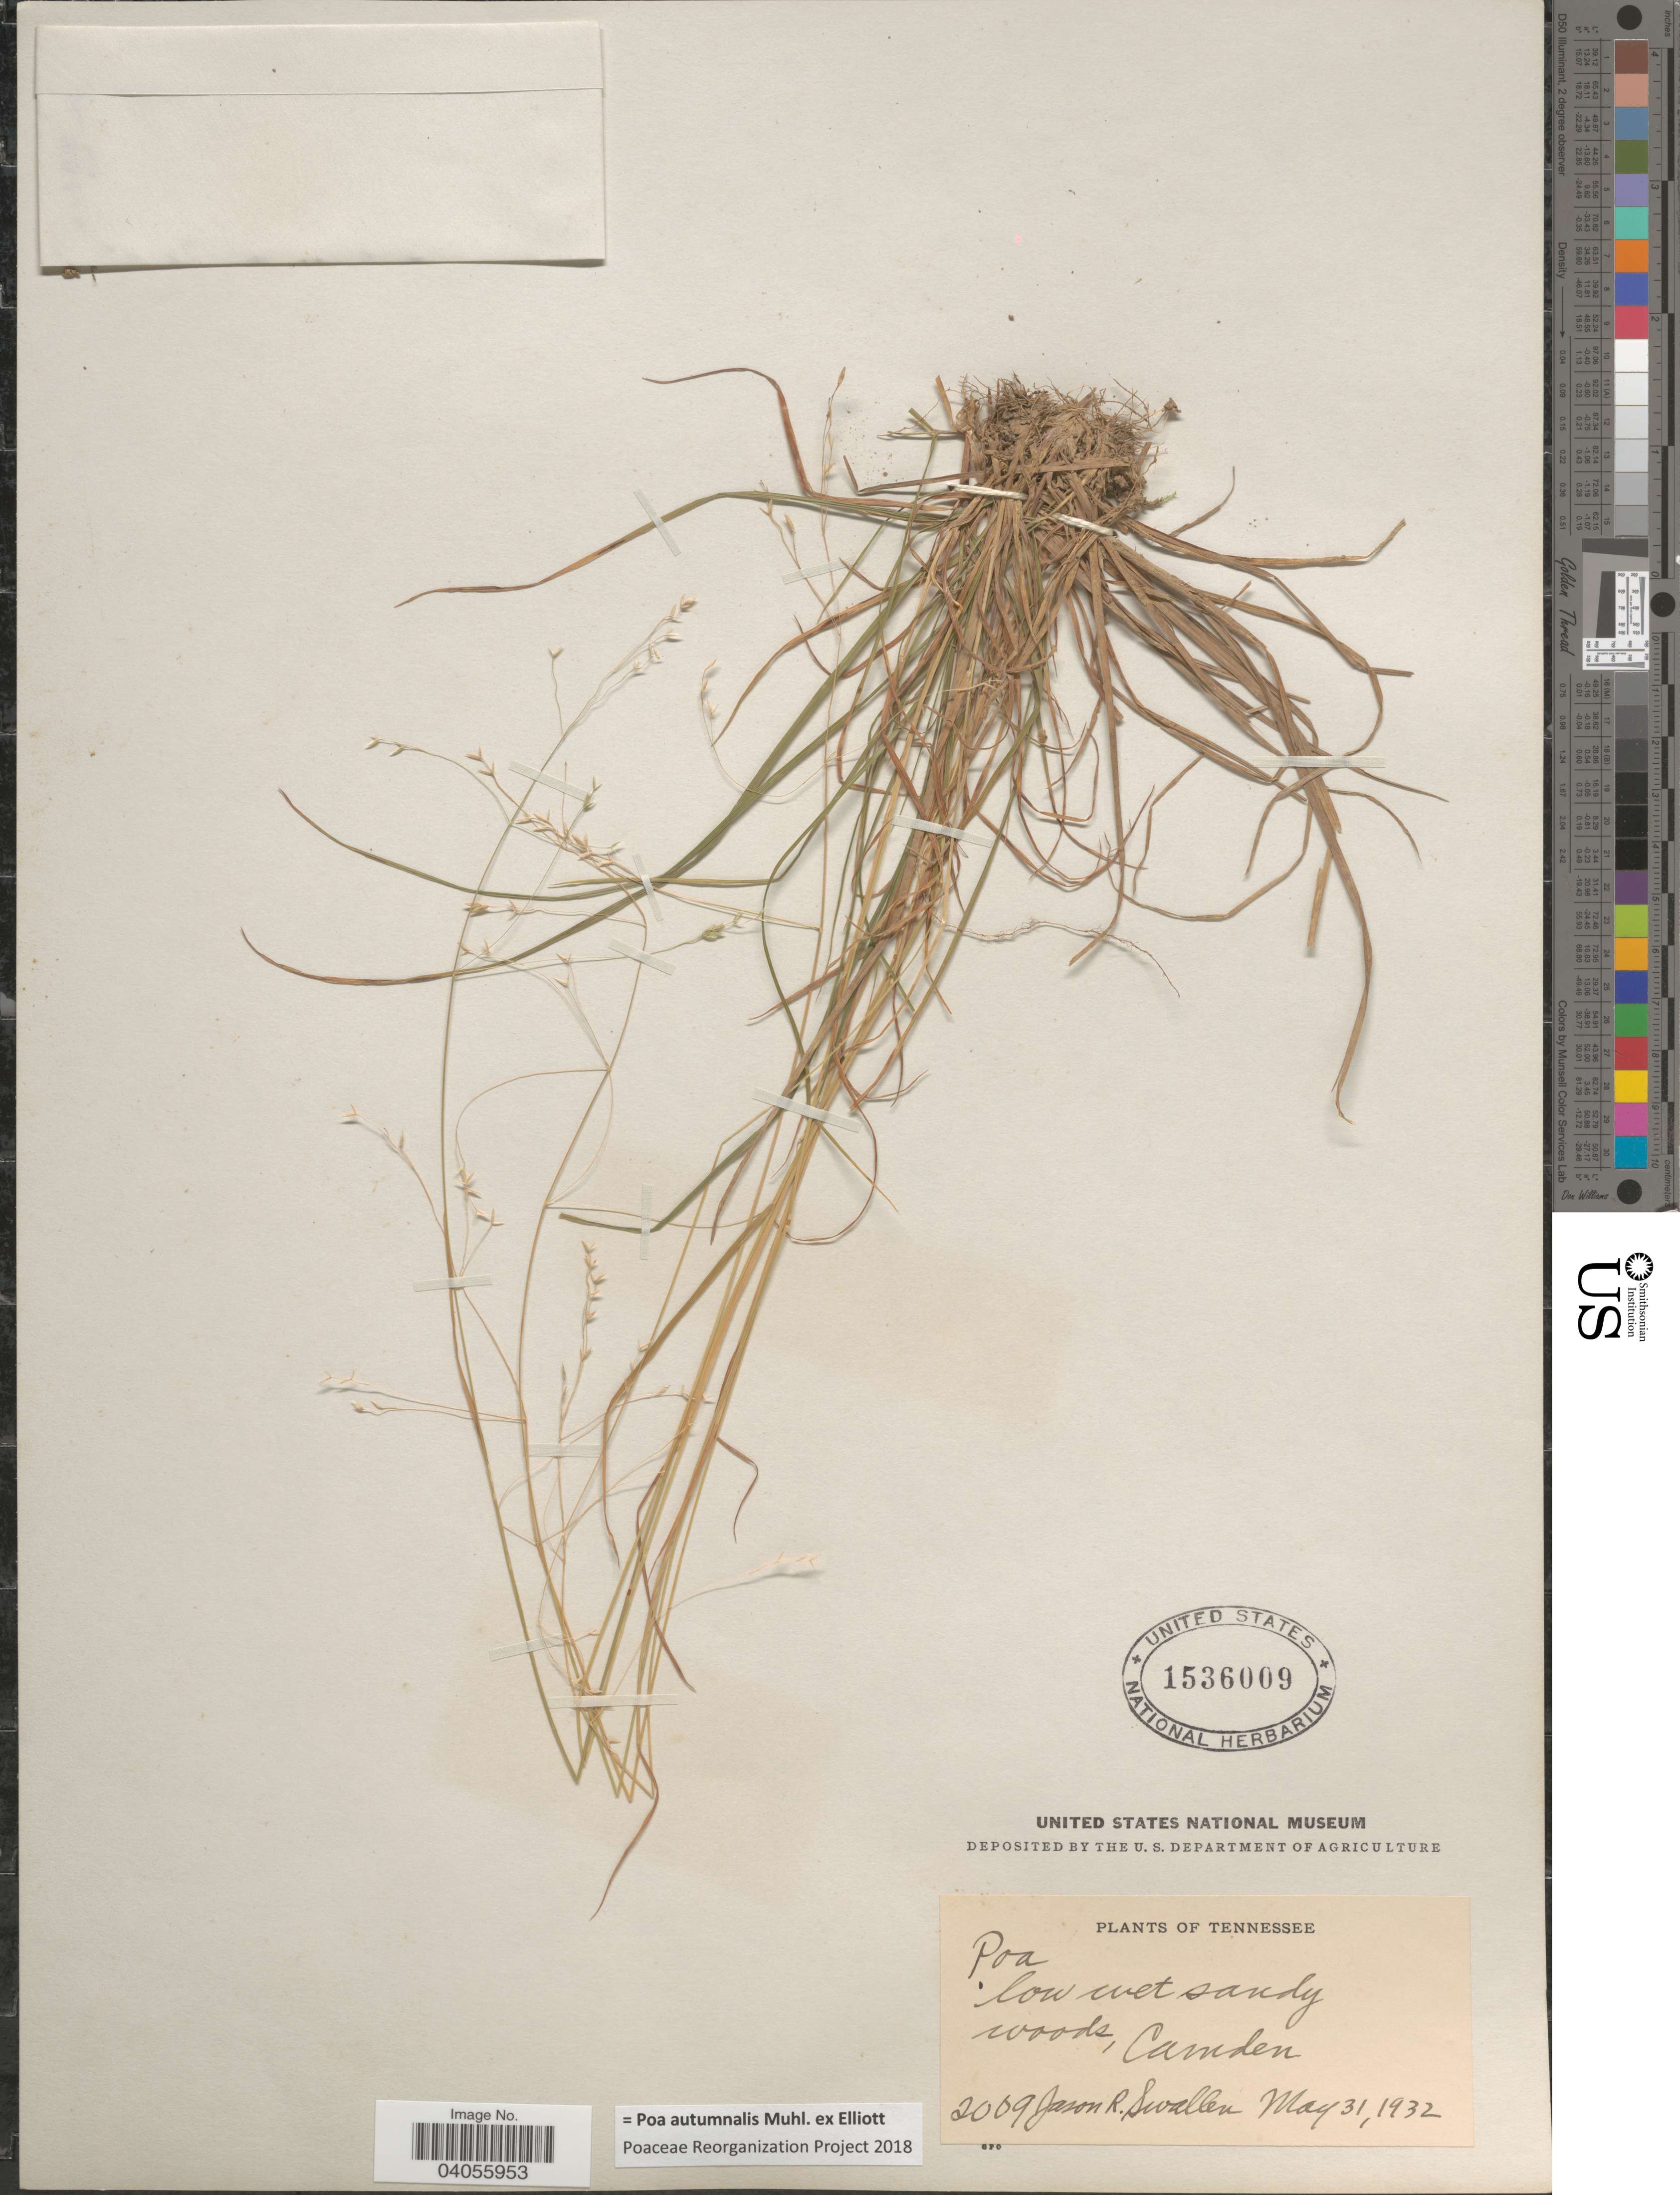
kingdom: Plantae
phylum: Tracheophyta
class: Liliopsida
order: Poales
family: Poaceae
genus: Poa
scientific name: Poa autumnalis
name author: Muhl. ex Elliott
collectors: J. R. Swallen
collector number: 2009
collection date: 1932-05-31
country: United States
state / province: Tennessee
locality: Low wet sandy woods, Camden.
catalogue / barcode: US 1536009